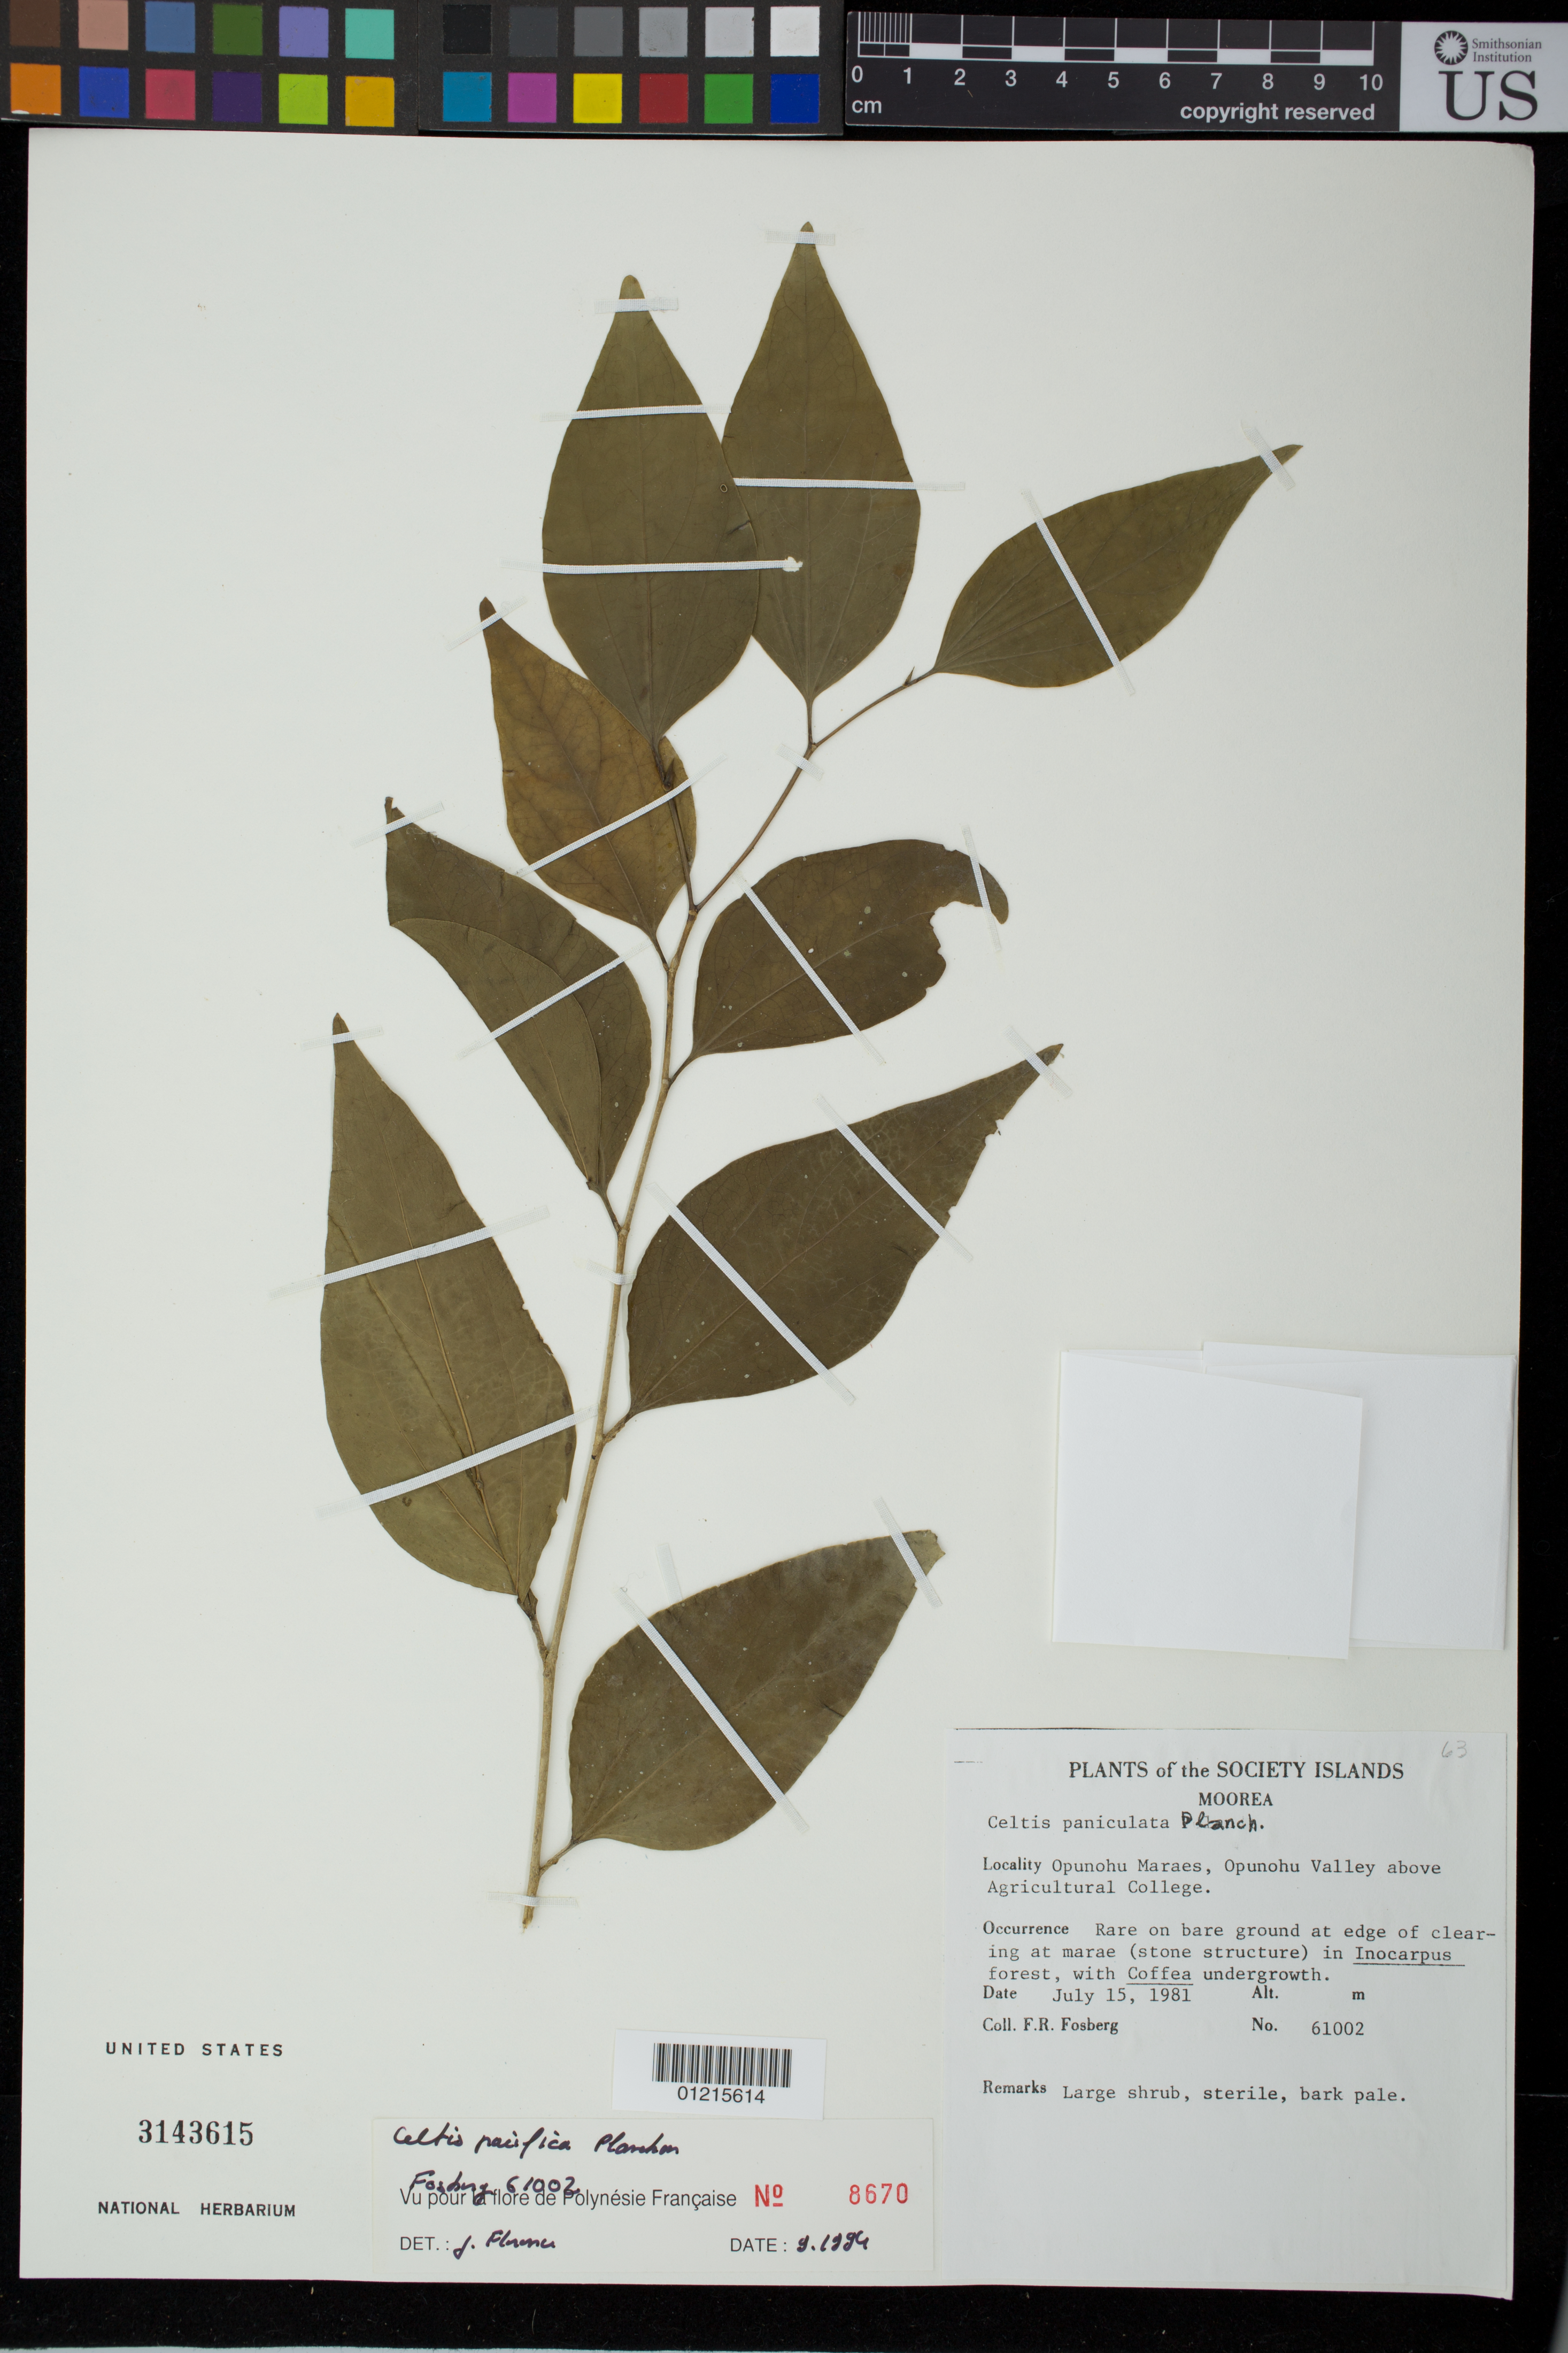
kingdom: Plantae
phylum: Tracheophyta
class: Magnoliopsida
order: Rosales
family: Cannabaceae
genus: Celtis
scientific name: Celtis pacifica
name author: Planch.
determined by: Florence, J.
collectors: F. R. Fosberg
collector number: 61002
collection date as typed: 15 Jul 1981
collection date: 1981-07-15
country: French Polynesia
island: Moorea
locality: College of agriculture, opunohu valley [Society Is.]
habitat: at edge of clearing.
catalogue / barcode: US 3143615